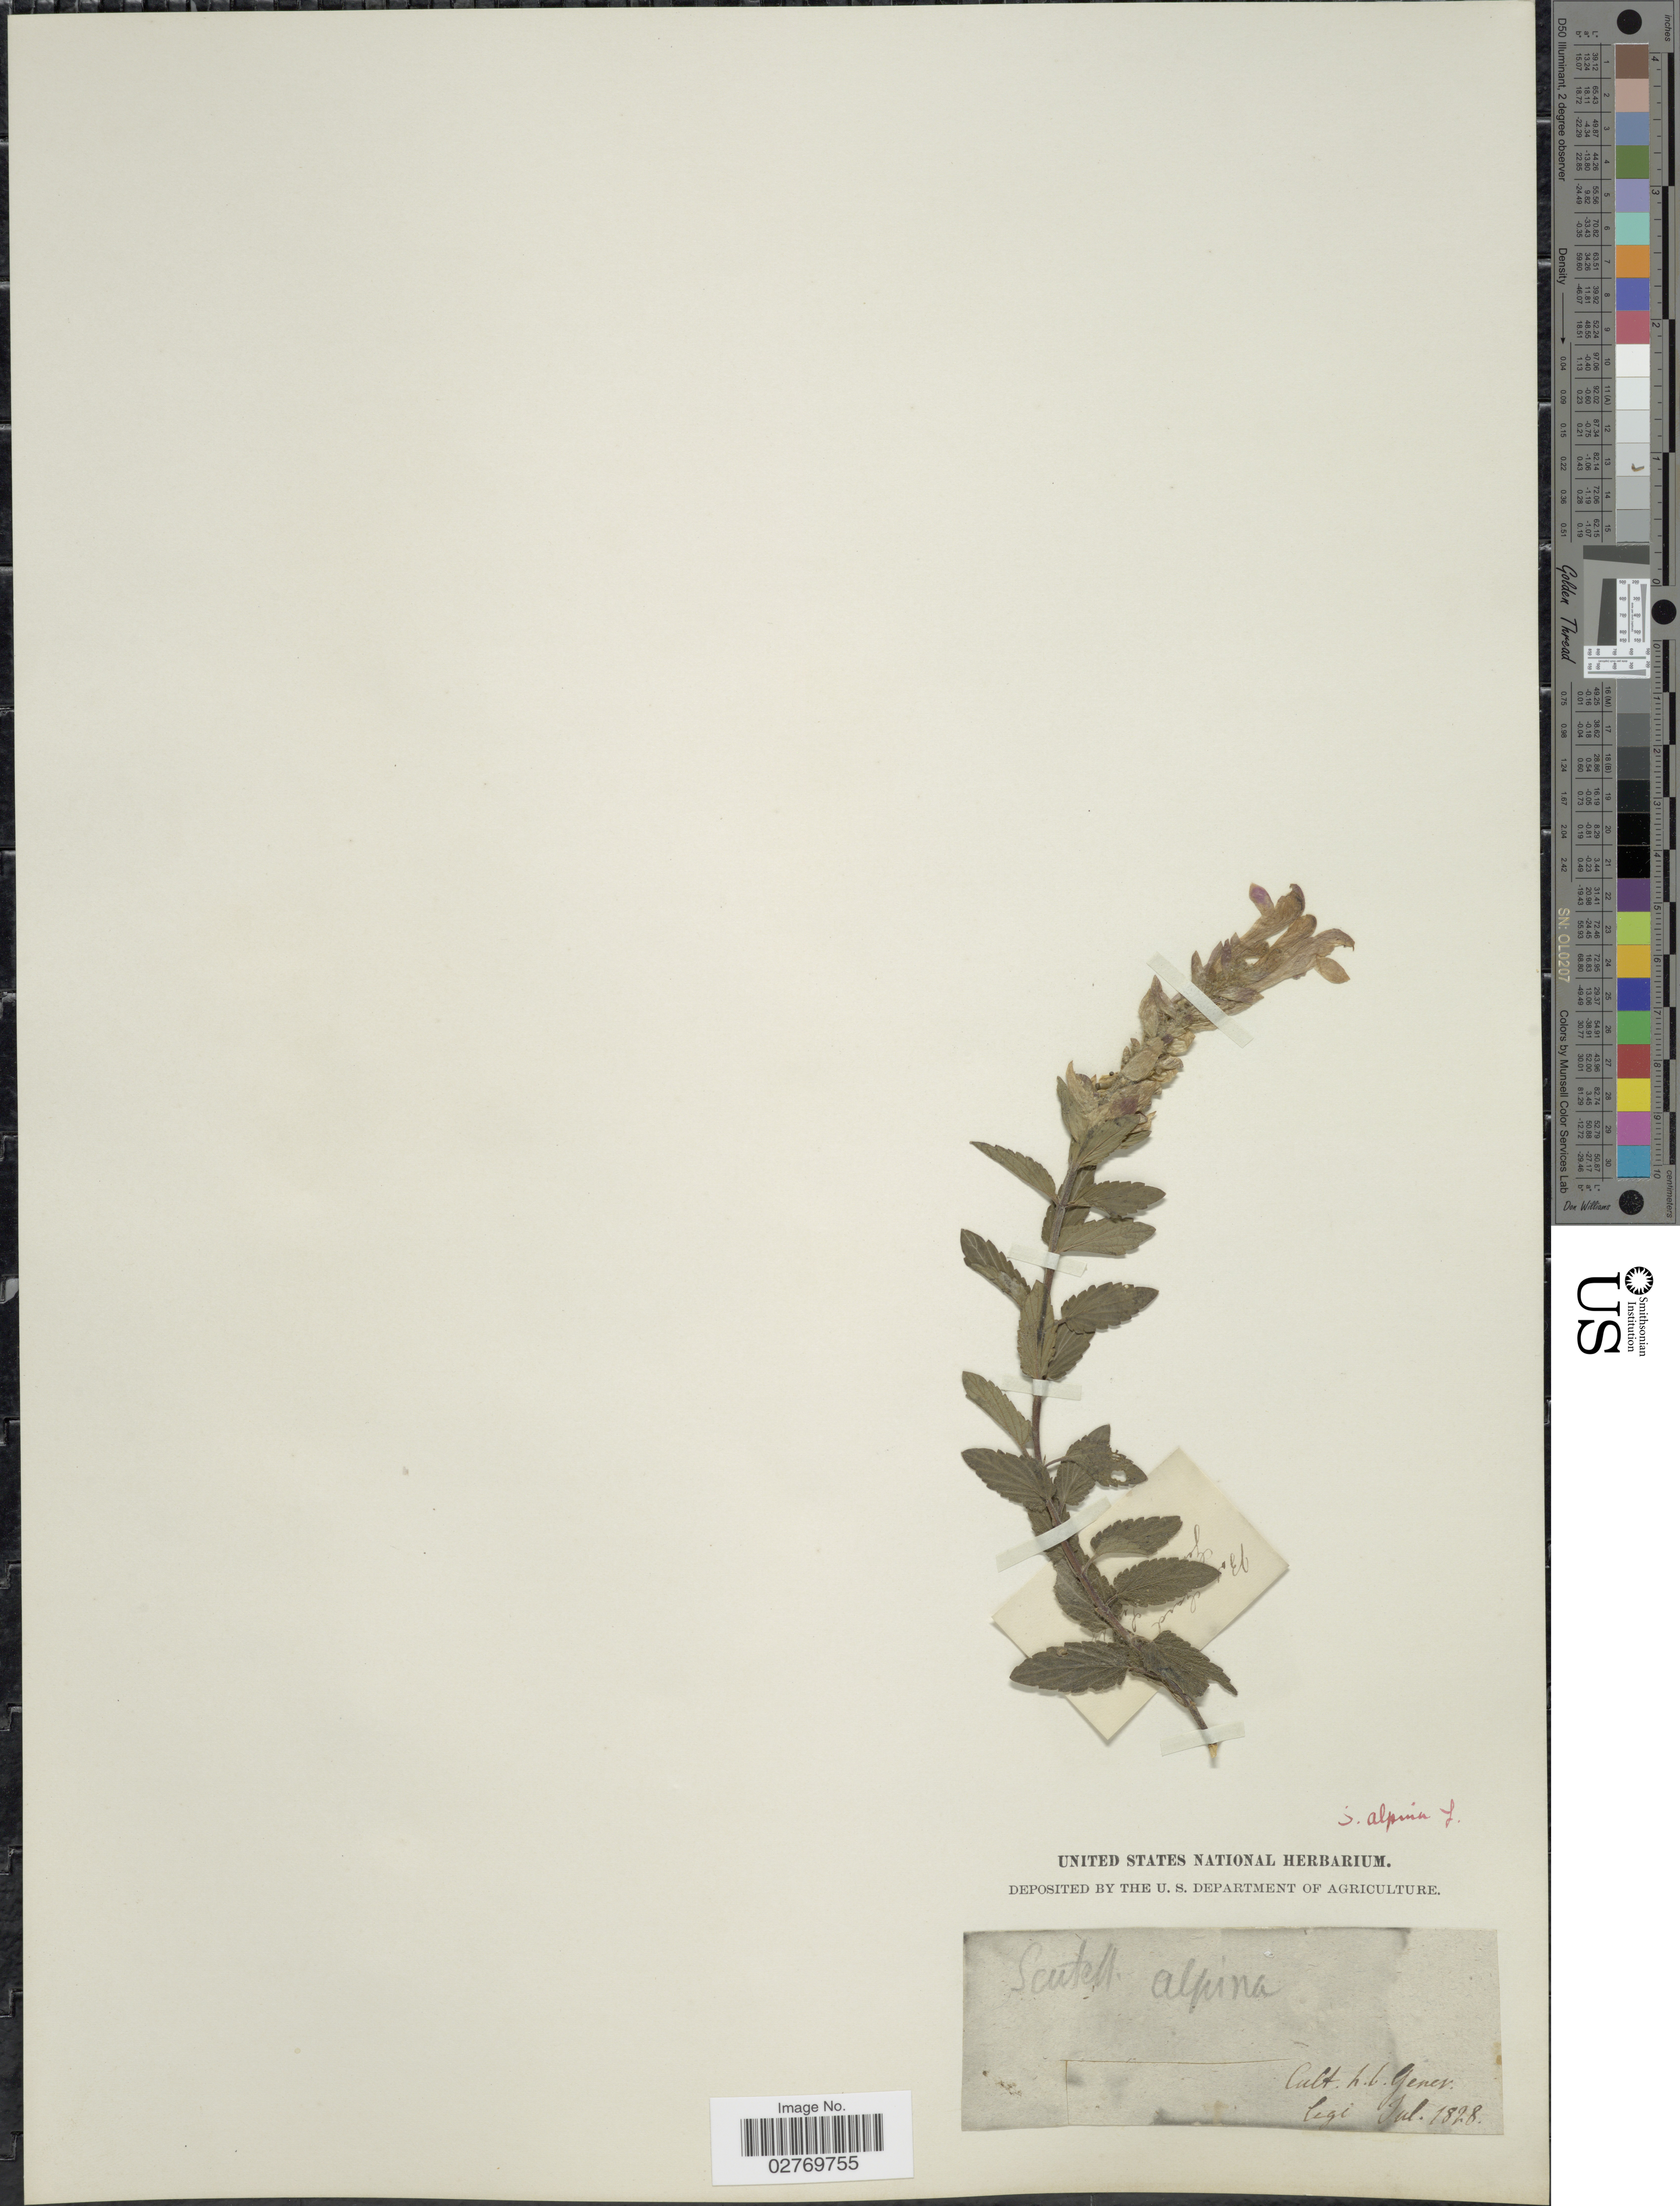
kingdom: Plantae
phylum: Tracheophyta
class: Magnoliopsida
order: Lamiales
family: Lamiaceae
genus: Scutellaria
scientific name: Scutellaria alpina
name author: L.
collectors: ex herb. United States National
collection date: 1828-07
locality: Cult. h.b. Genev.